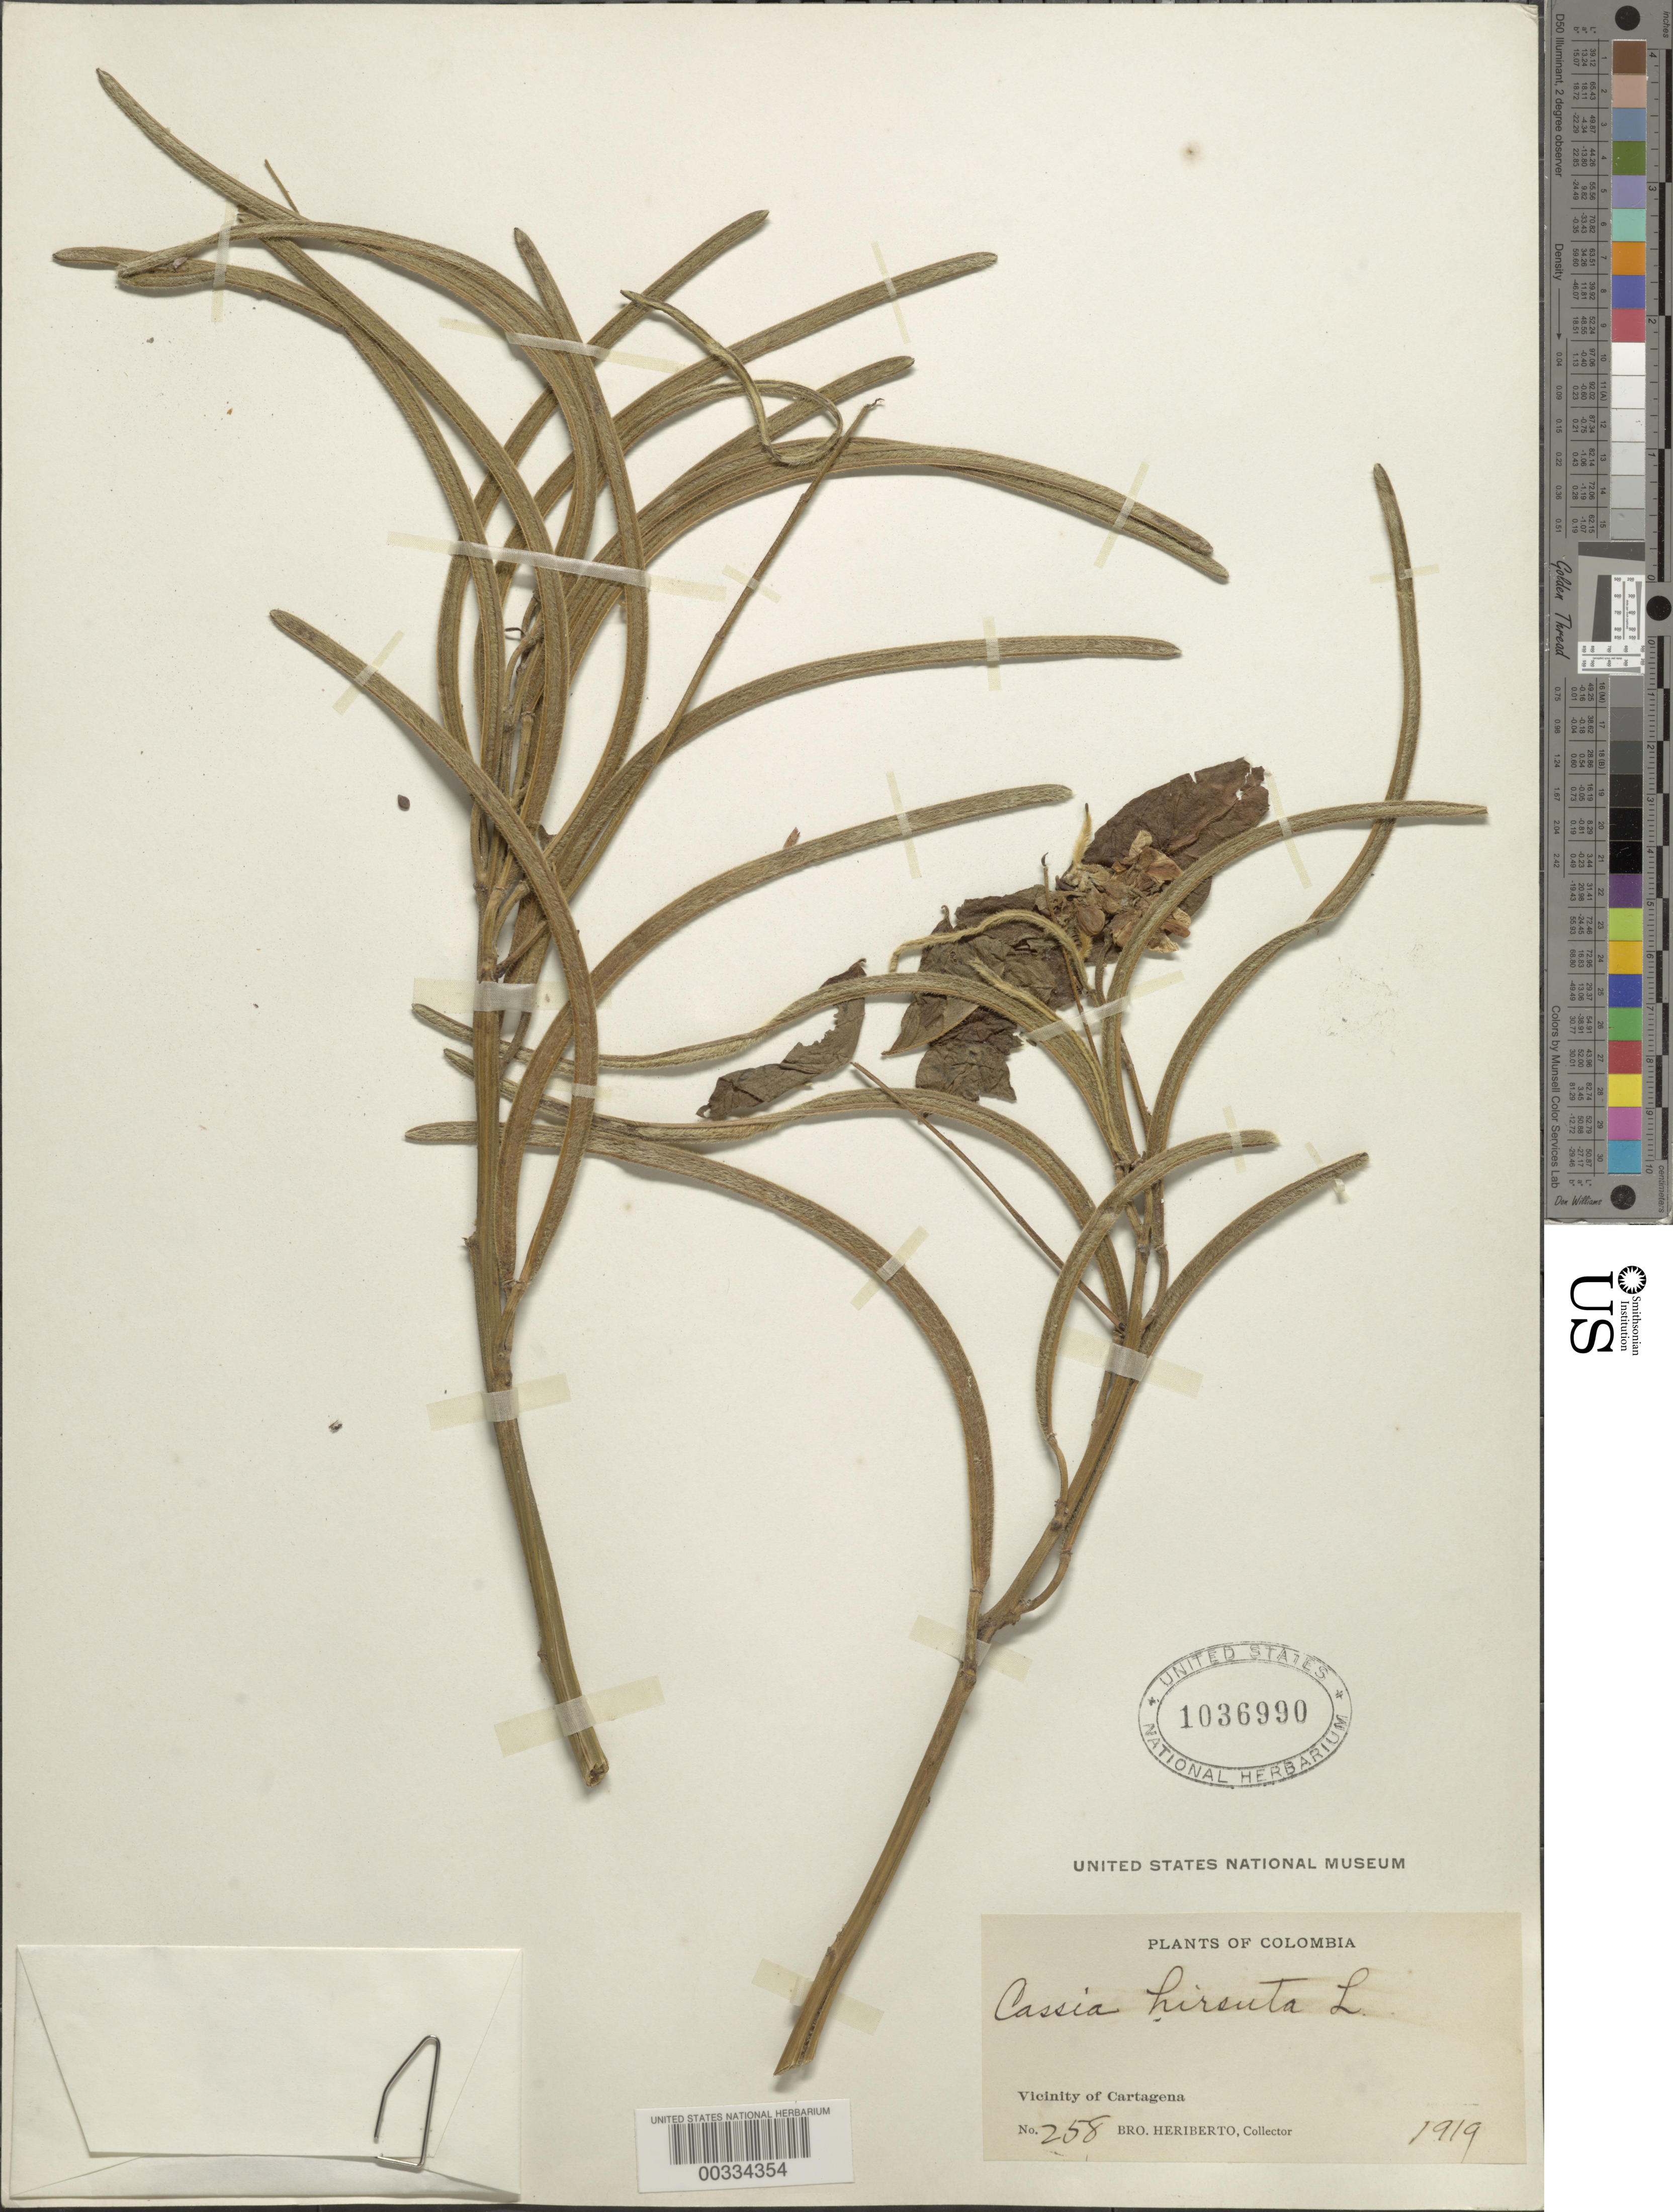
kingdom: Plantae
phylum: Tracheophyta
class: Magnoliopsida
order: Fabales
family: Fabaceae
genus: Senna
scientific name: Senna hirsuta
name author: (L.) H.S. Irwin & Barneby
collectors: B. Herbierto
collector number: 258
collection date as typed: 1919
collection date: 1919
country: Colombia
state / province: Bolívar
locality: Vicinity of Cartagena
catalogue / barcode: US 1036990